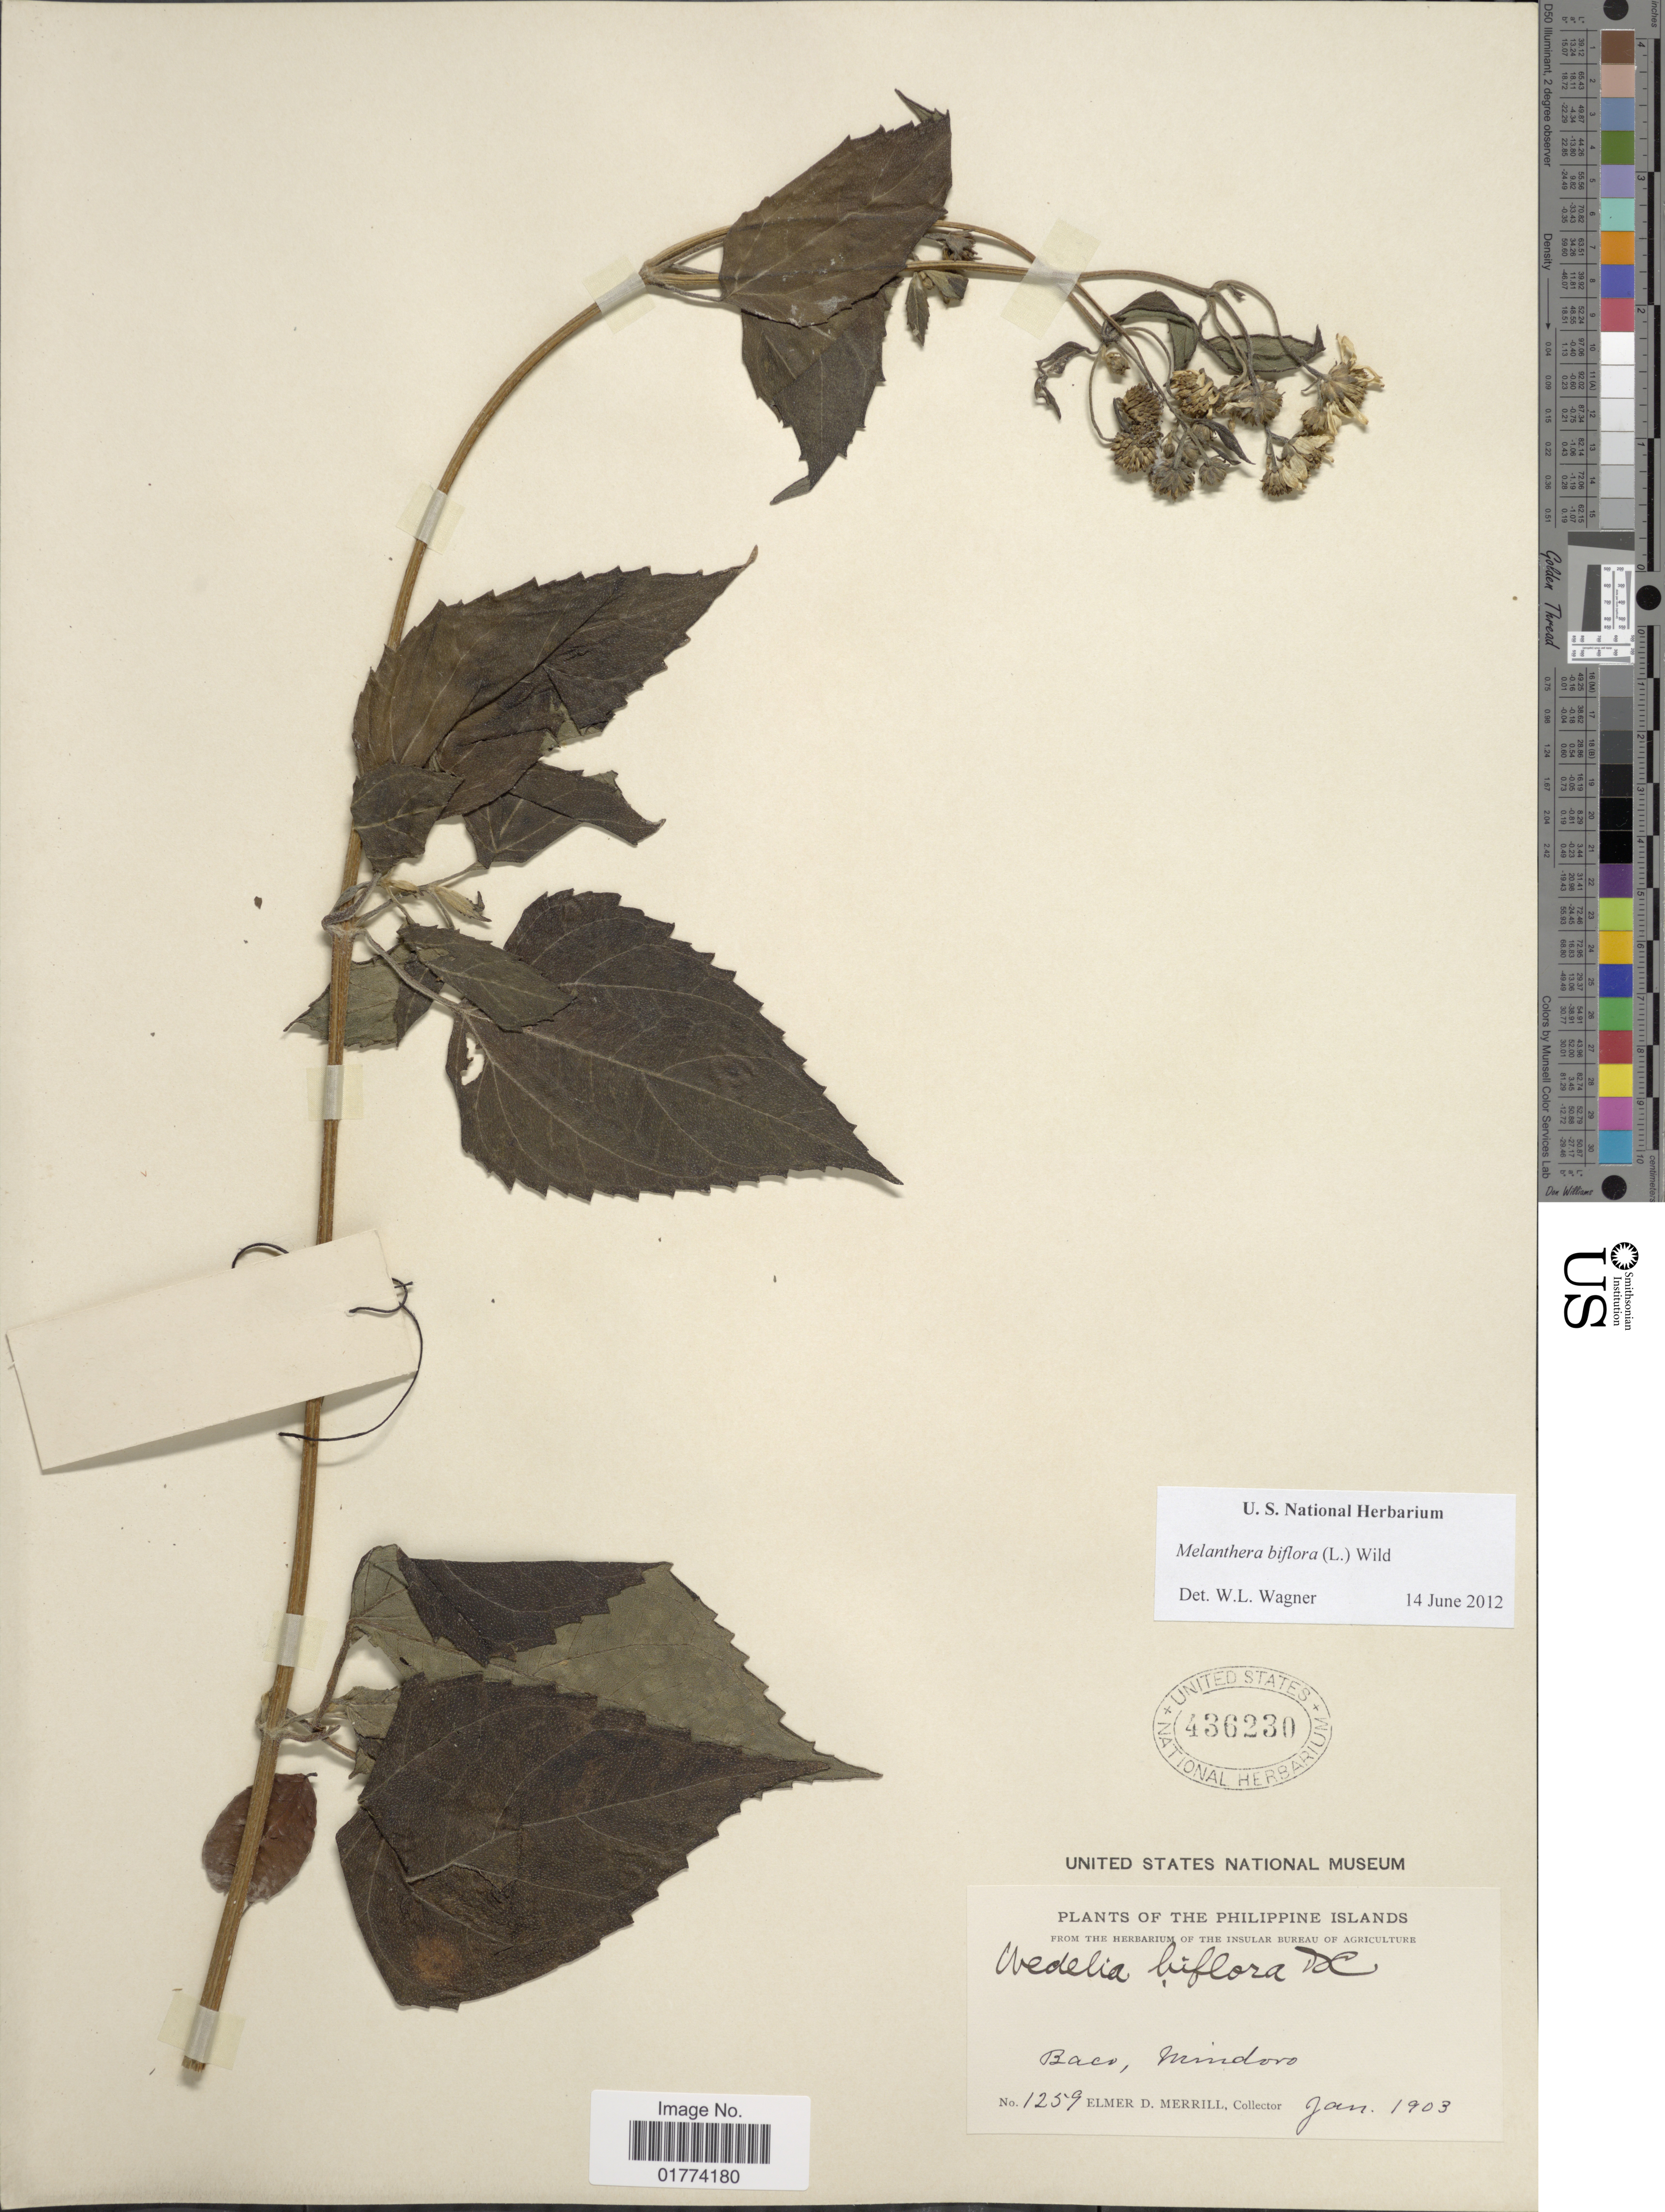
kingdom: Plantae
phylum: Tracheophyta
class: Magnoliopsida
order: Asterales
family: Asteraceae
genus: Wollastonia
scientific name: Wollastonia biflora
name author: (L.) DC.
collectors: E. D. Merrill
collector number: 1259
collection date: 1903-01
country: Philippines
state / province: Mimaropa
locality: Baco, Mindoro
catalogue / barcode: US 436230